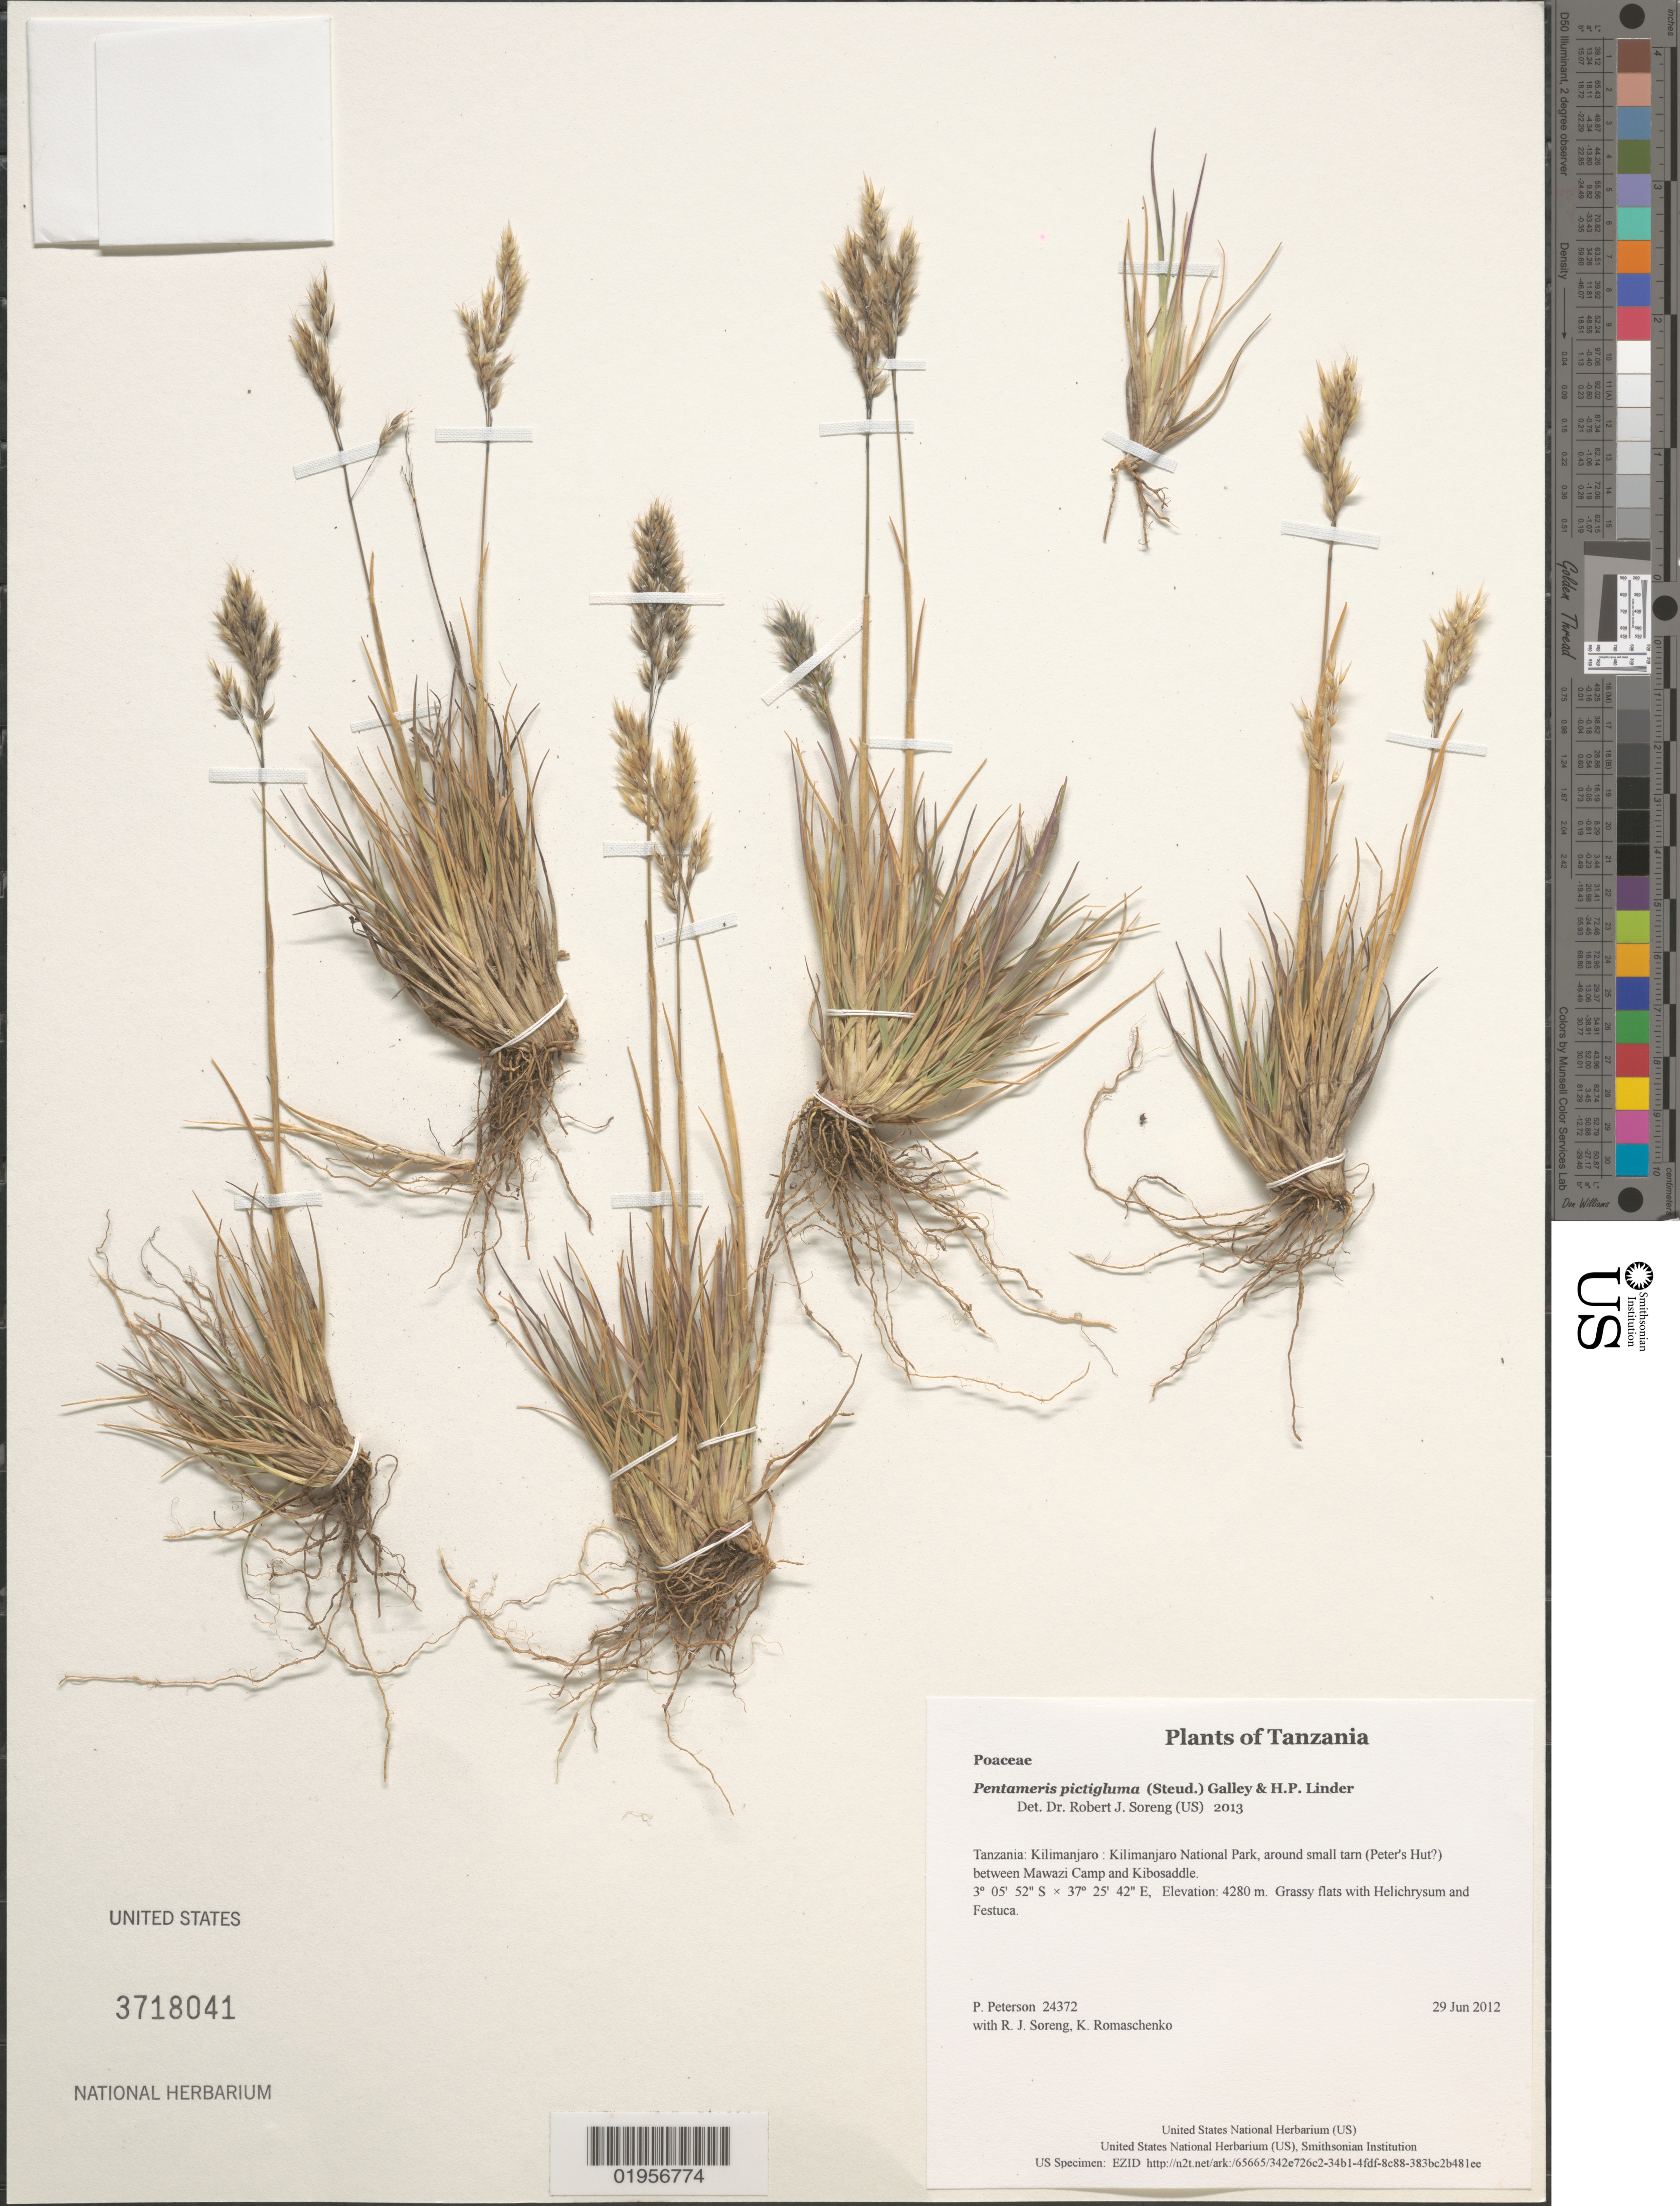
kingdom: Plantae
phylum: Tracheophyta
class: Liliopsida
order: Poales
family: Poaceae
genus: Pentameris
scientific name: Pentameris pictigluma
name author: (Steud.) Galley & H.P. Linder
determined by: Soreng, Robert J., Research Associate (BOT), Smithsonian Institution - National Museum of Natural History (UNITED STATES)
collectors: P. M. Peterson, R. J. Soreng & K. Romaschenko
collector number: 24372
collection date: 2012-06-29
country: Tanzania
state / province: Kilimanjaro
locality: Kilimanjaro National Park, around small tarn (Peter's Hut?) between Mawazi Camp and Kibosaddle.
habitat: Grassy flats with Helichrysum and Festuca.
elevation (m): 4280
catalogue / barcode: US 3718041